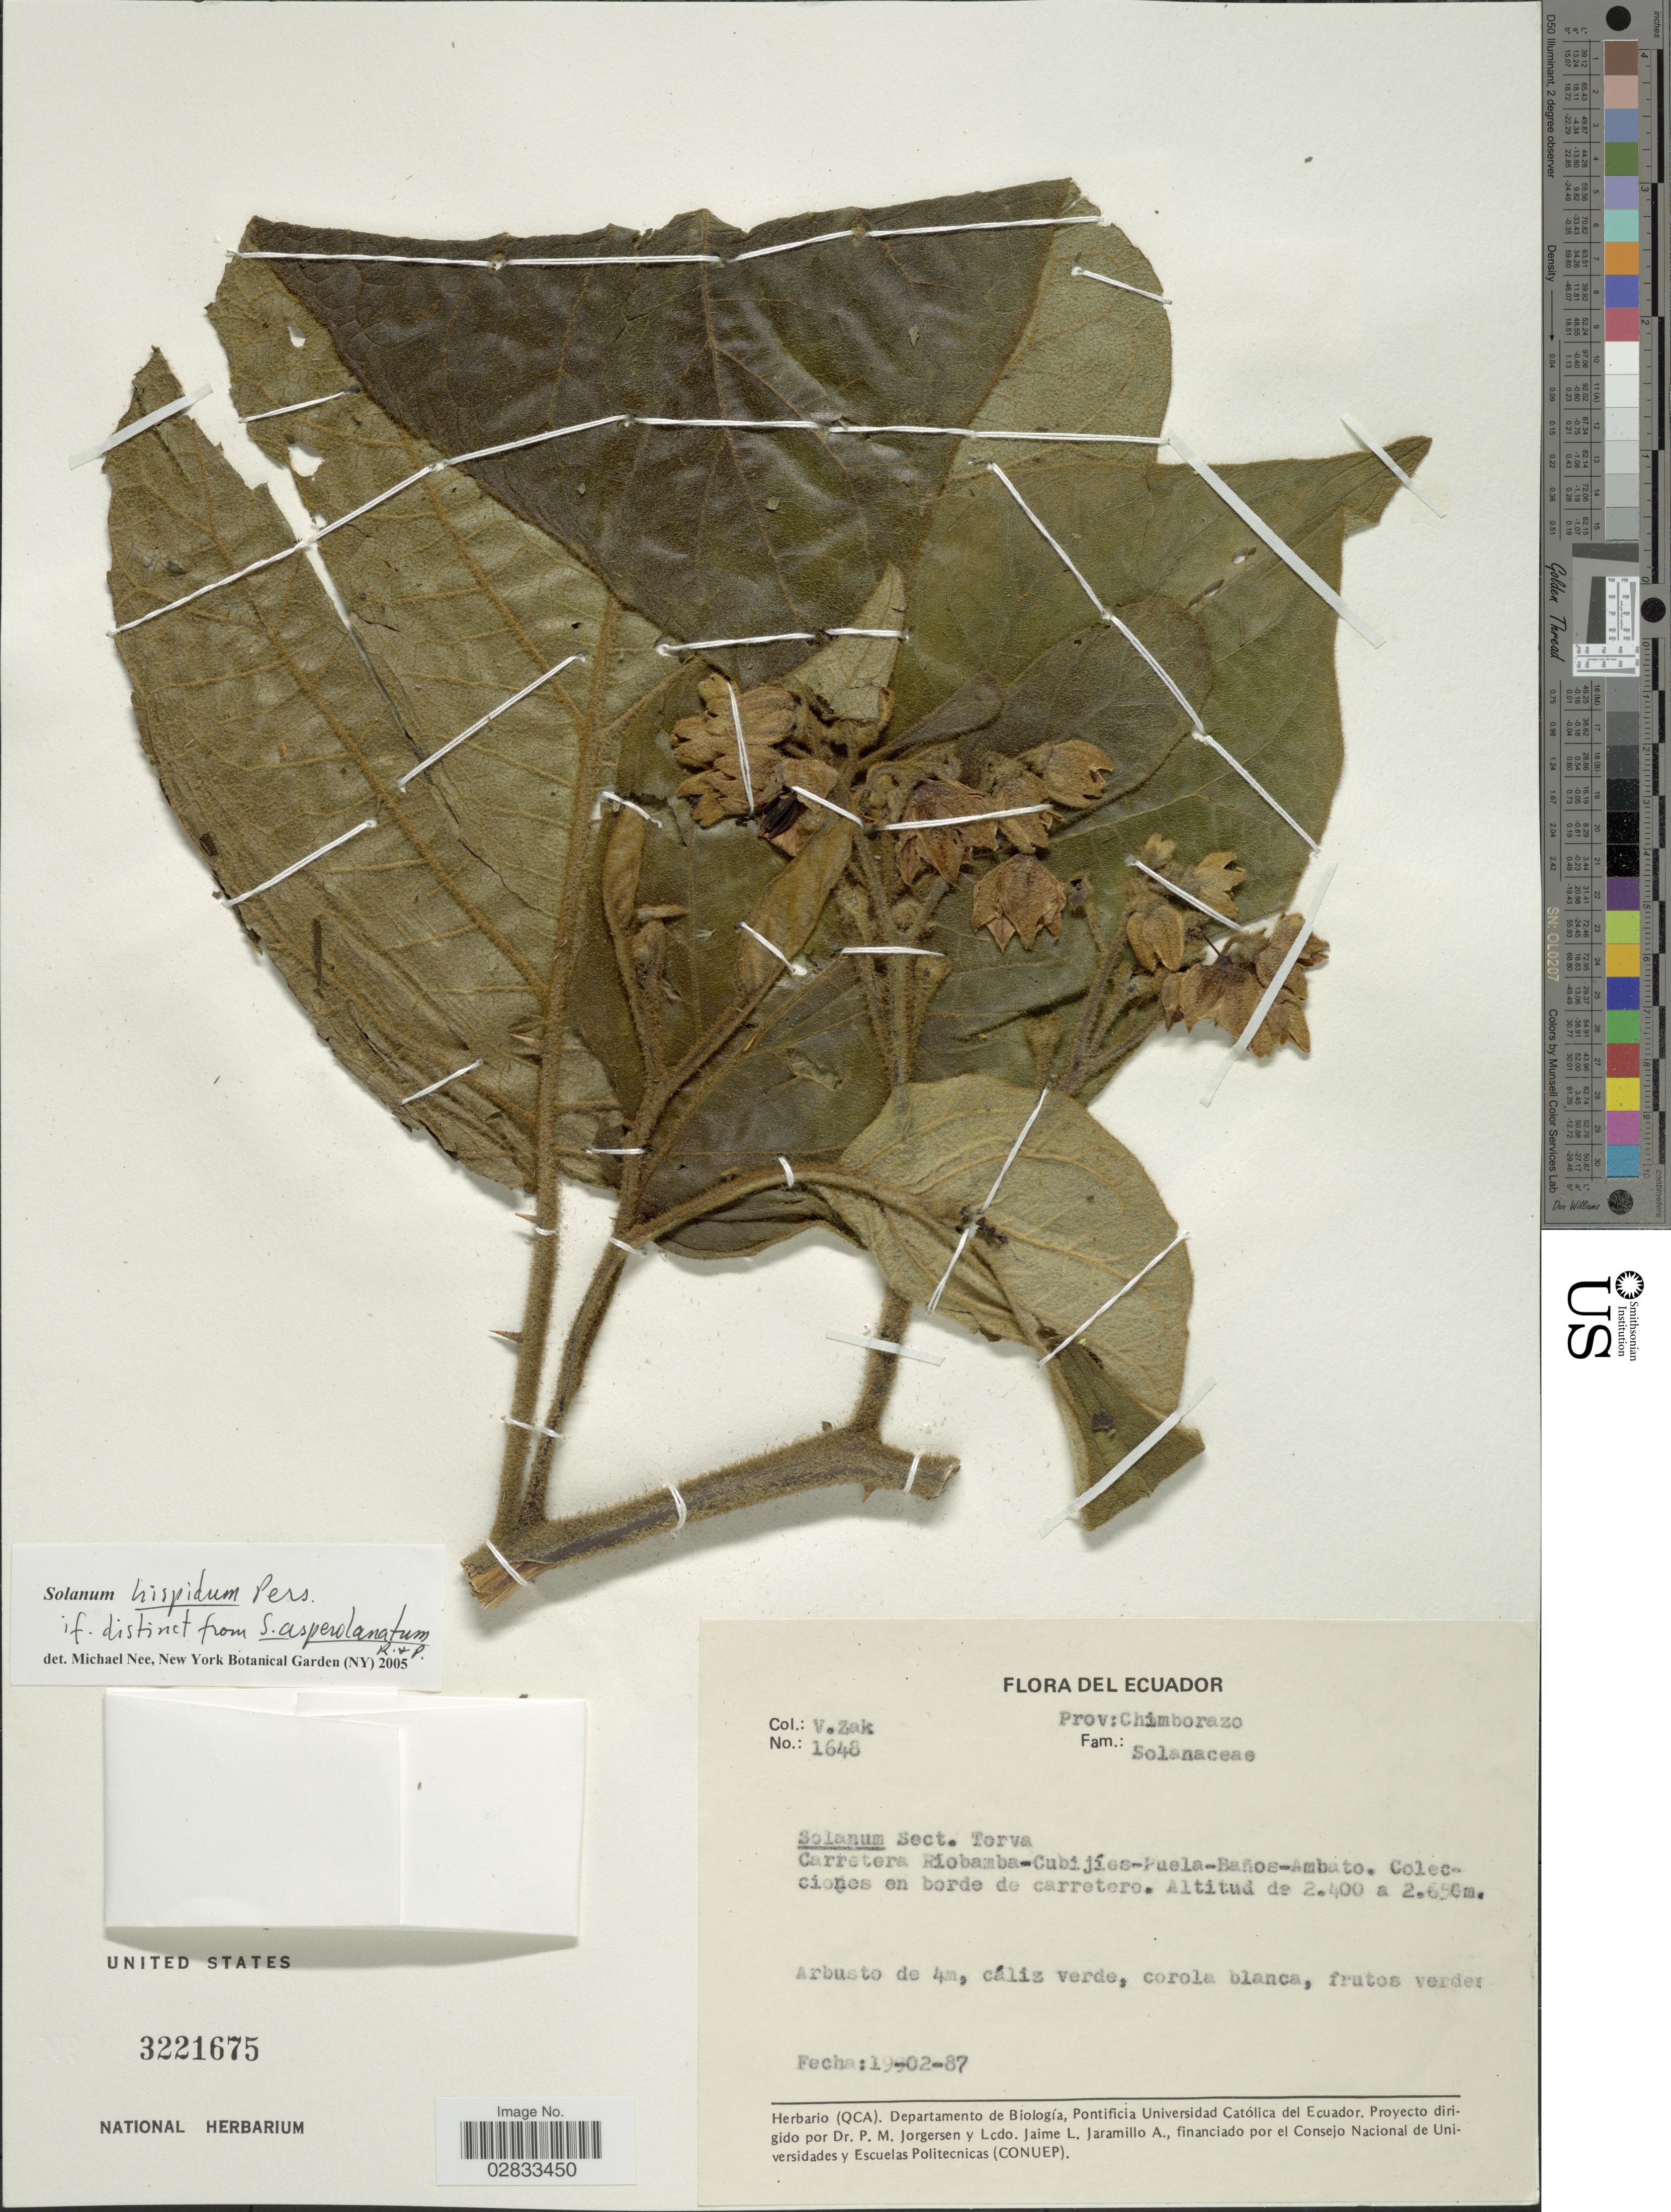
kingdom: Plantae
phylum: Tracheophyta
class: Magnoliopsida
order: Solanales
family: Solanaceae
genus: Solanum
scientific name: Solanum hispidum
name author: Pers.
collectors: V. Zak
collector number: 1648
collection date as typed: Transcribed d/m/y: 19/2/87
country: Ecuador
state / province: Chimborazo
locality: Carretera Riobamba-Cubijíes-Puela-Baños-Ambato.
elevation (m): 2400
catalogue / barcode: US 3221675